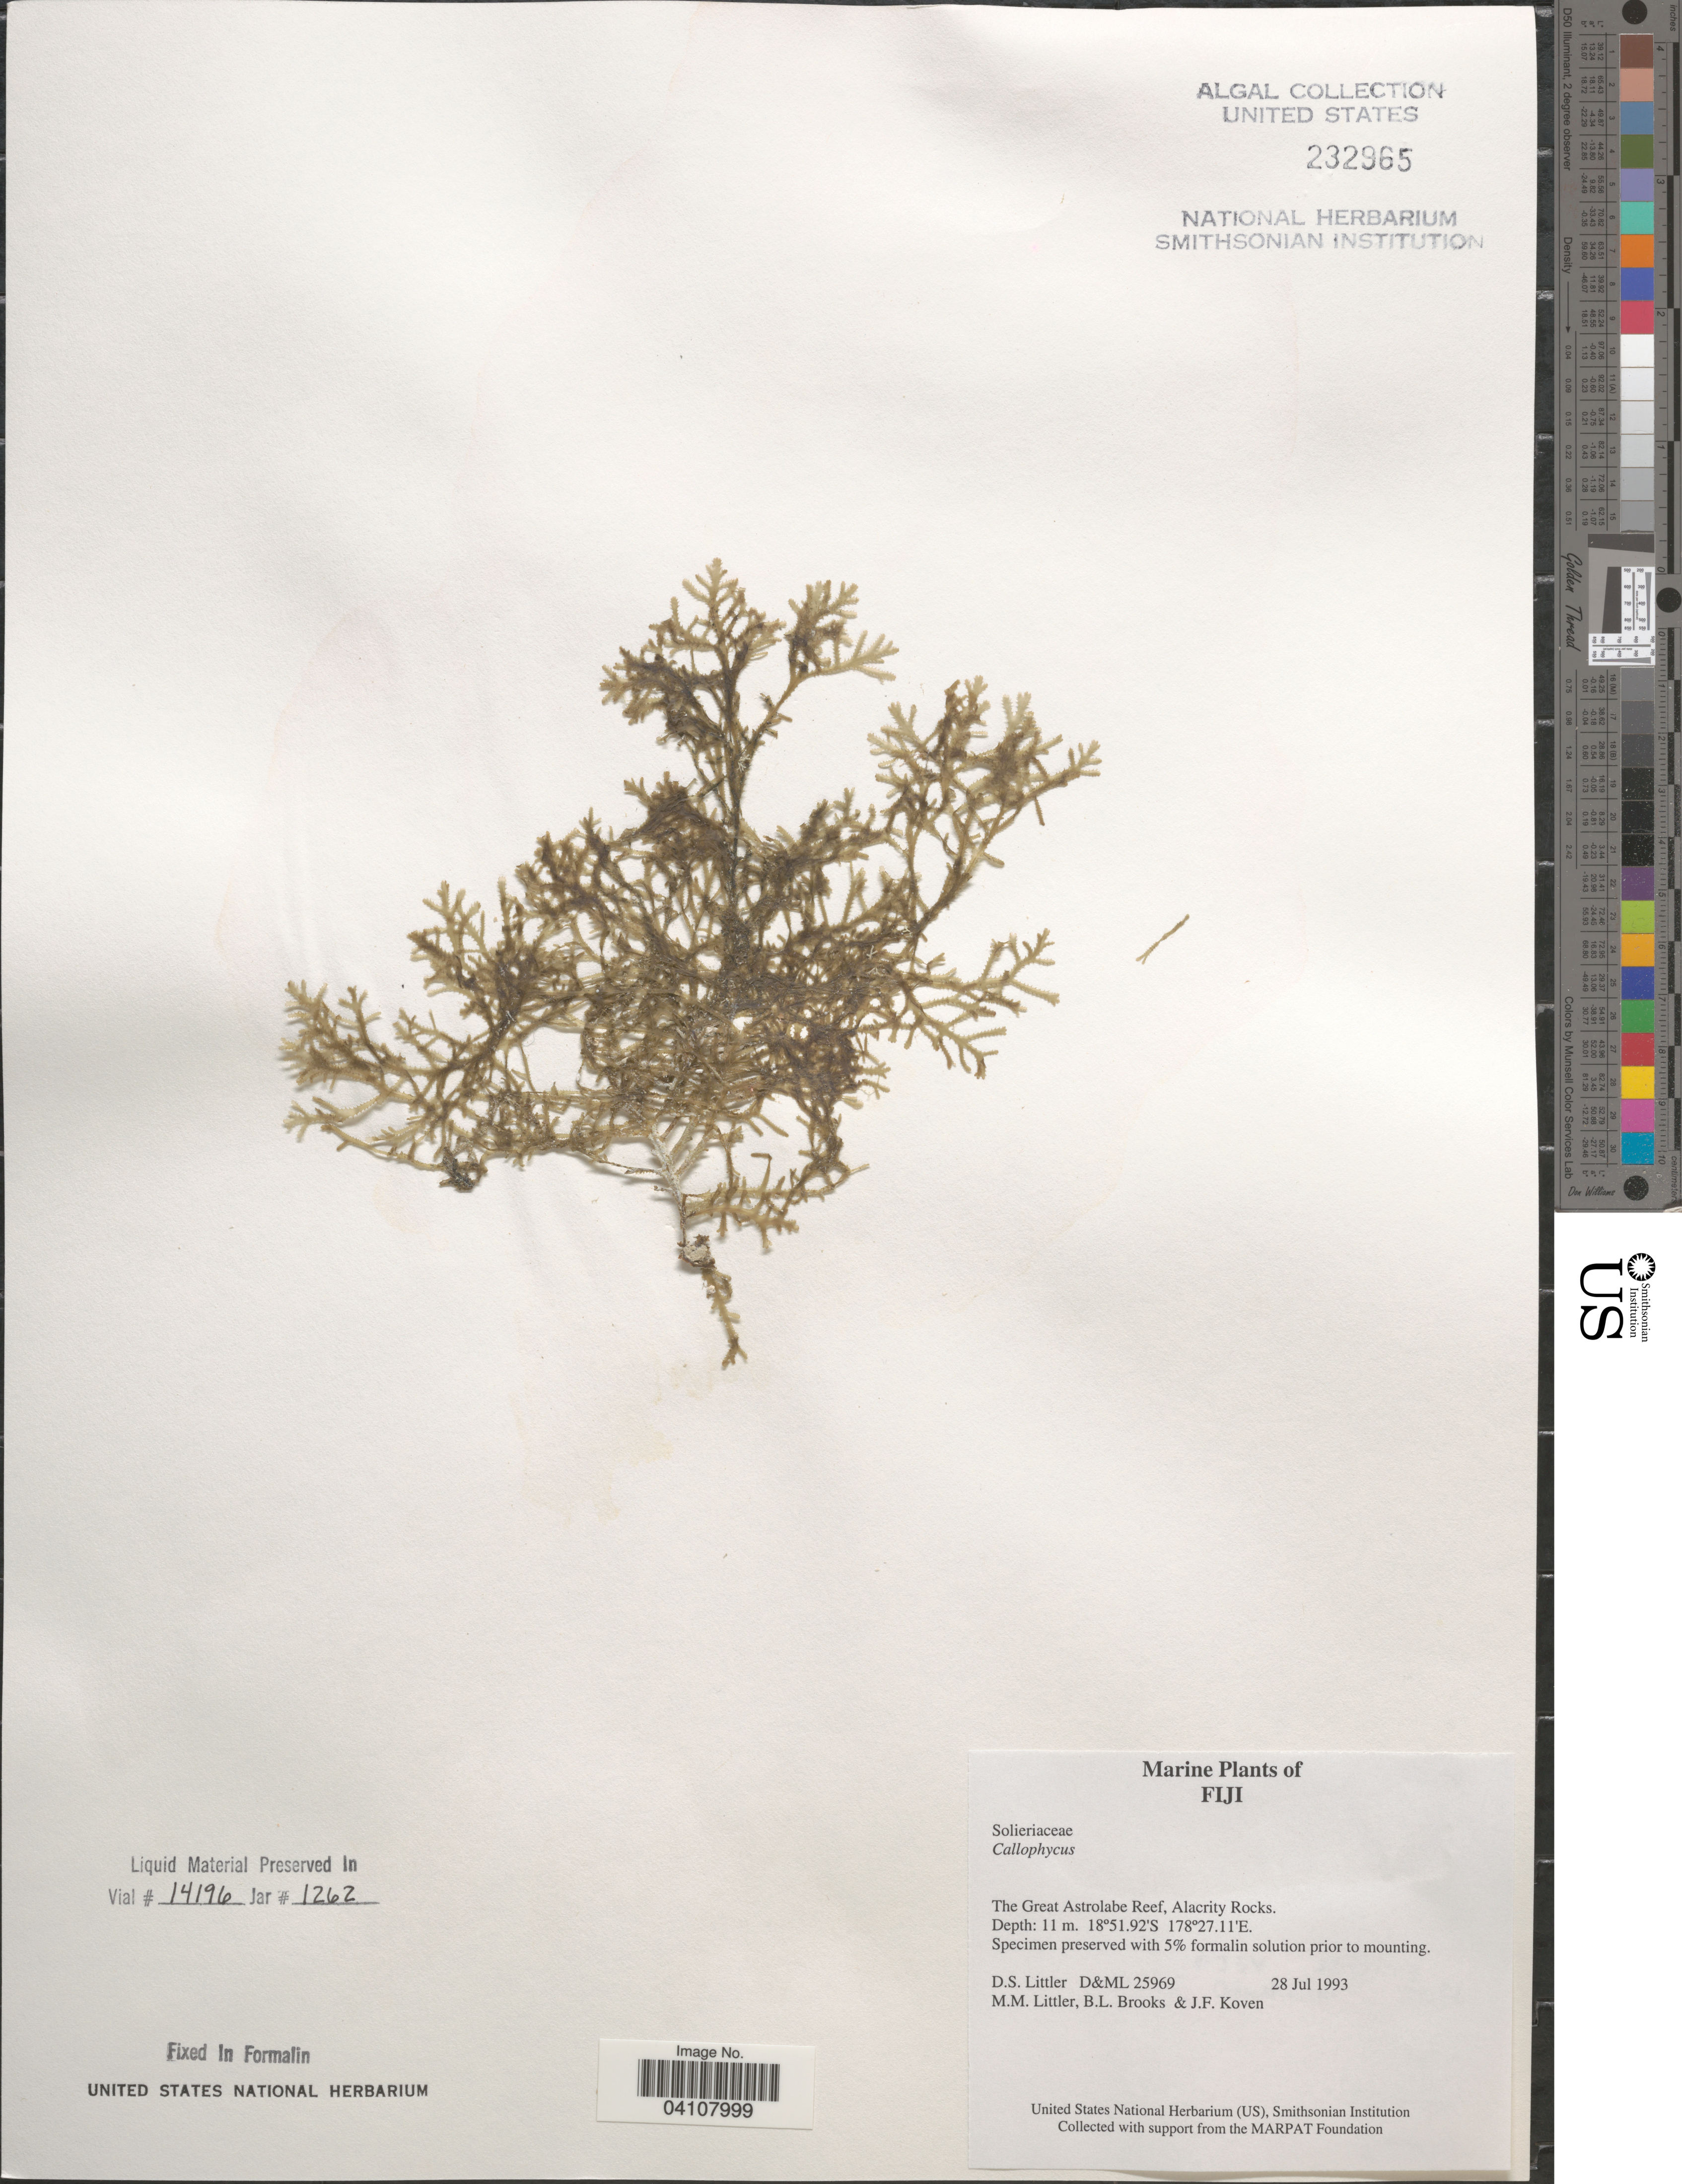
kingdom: Plantae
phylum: Rhodophyta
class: Florideophyceae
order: Gigartinales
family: Solieriaceae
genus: Callophycus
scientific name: Callophycus sp.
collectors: D. S. Littler, B. Brooks & J. Koven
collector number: D&ML25969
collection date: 1993-07-28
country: Fiji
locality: The Great Astrolabe Reef, Alacrity Rocks.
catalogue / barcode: US 232965